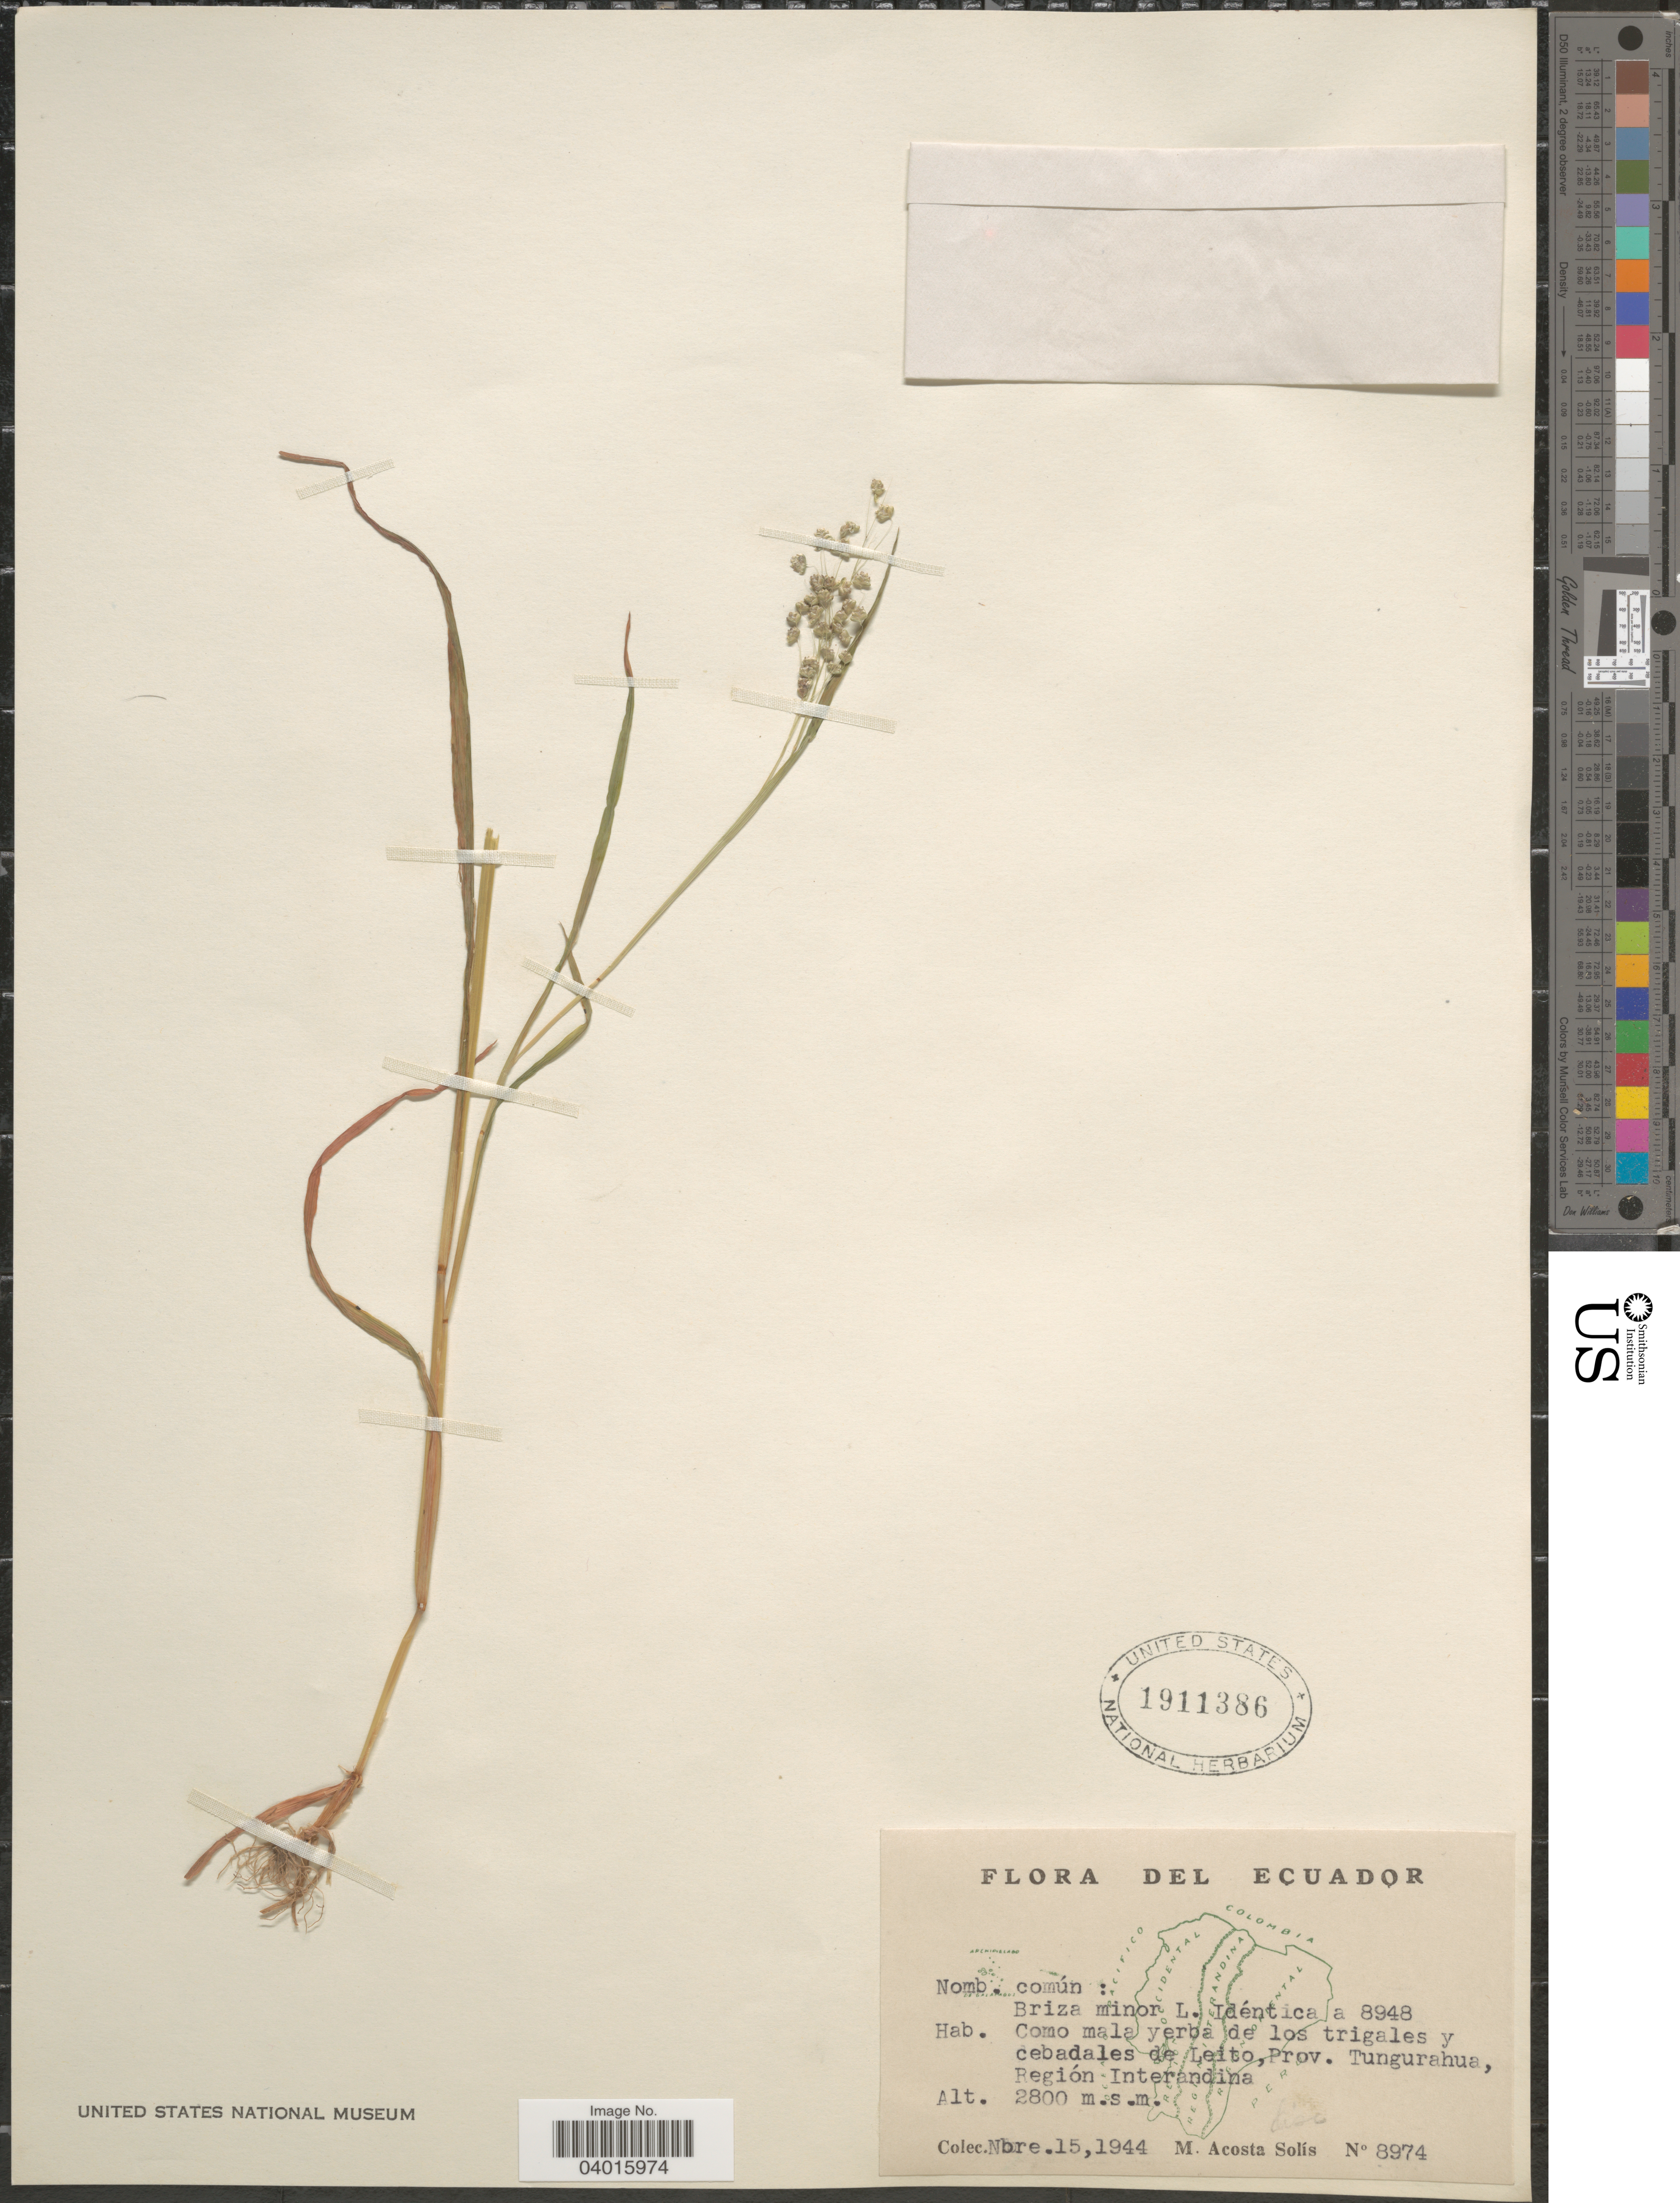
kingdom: Plantae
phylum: Tracheophyta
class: Liliopsida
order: Poales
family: Poaceae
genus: Briza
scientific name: Briza minor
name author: L.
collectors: M. Acosta Solis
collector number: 8974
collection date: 1944-11-15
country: Ecuador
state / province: Tungurahua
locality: Como mala yerba de los trigales y cebadales de Leito, Región Interandina.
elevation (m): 2800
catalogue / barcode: US 1911386